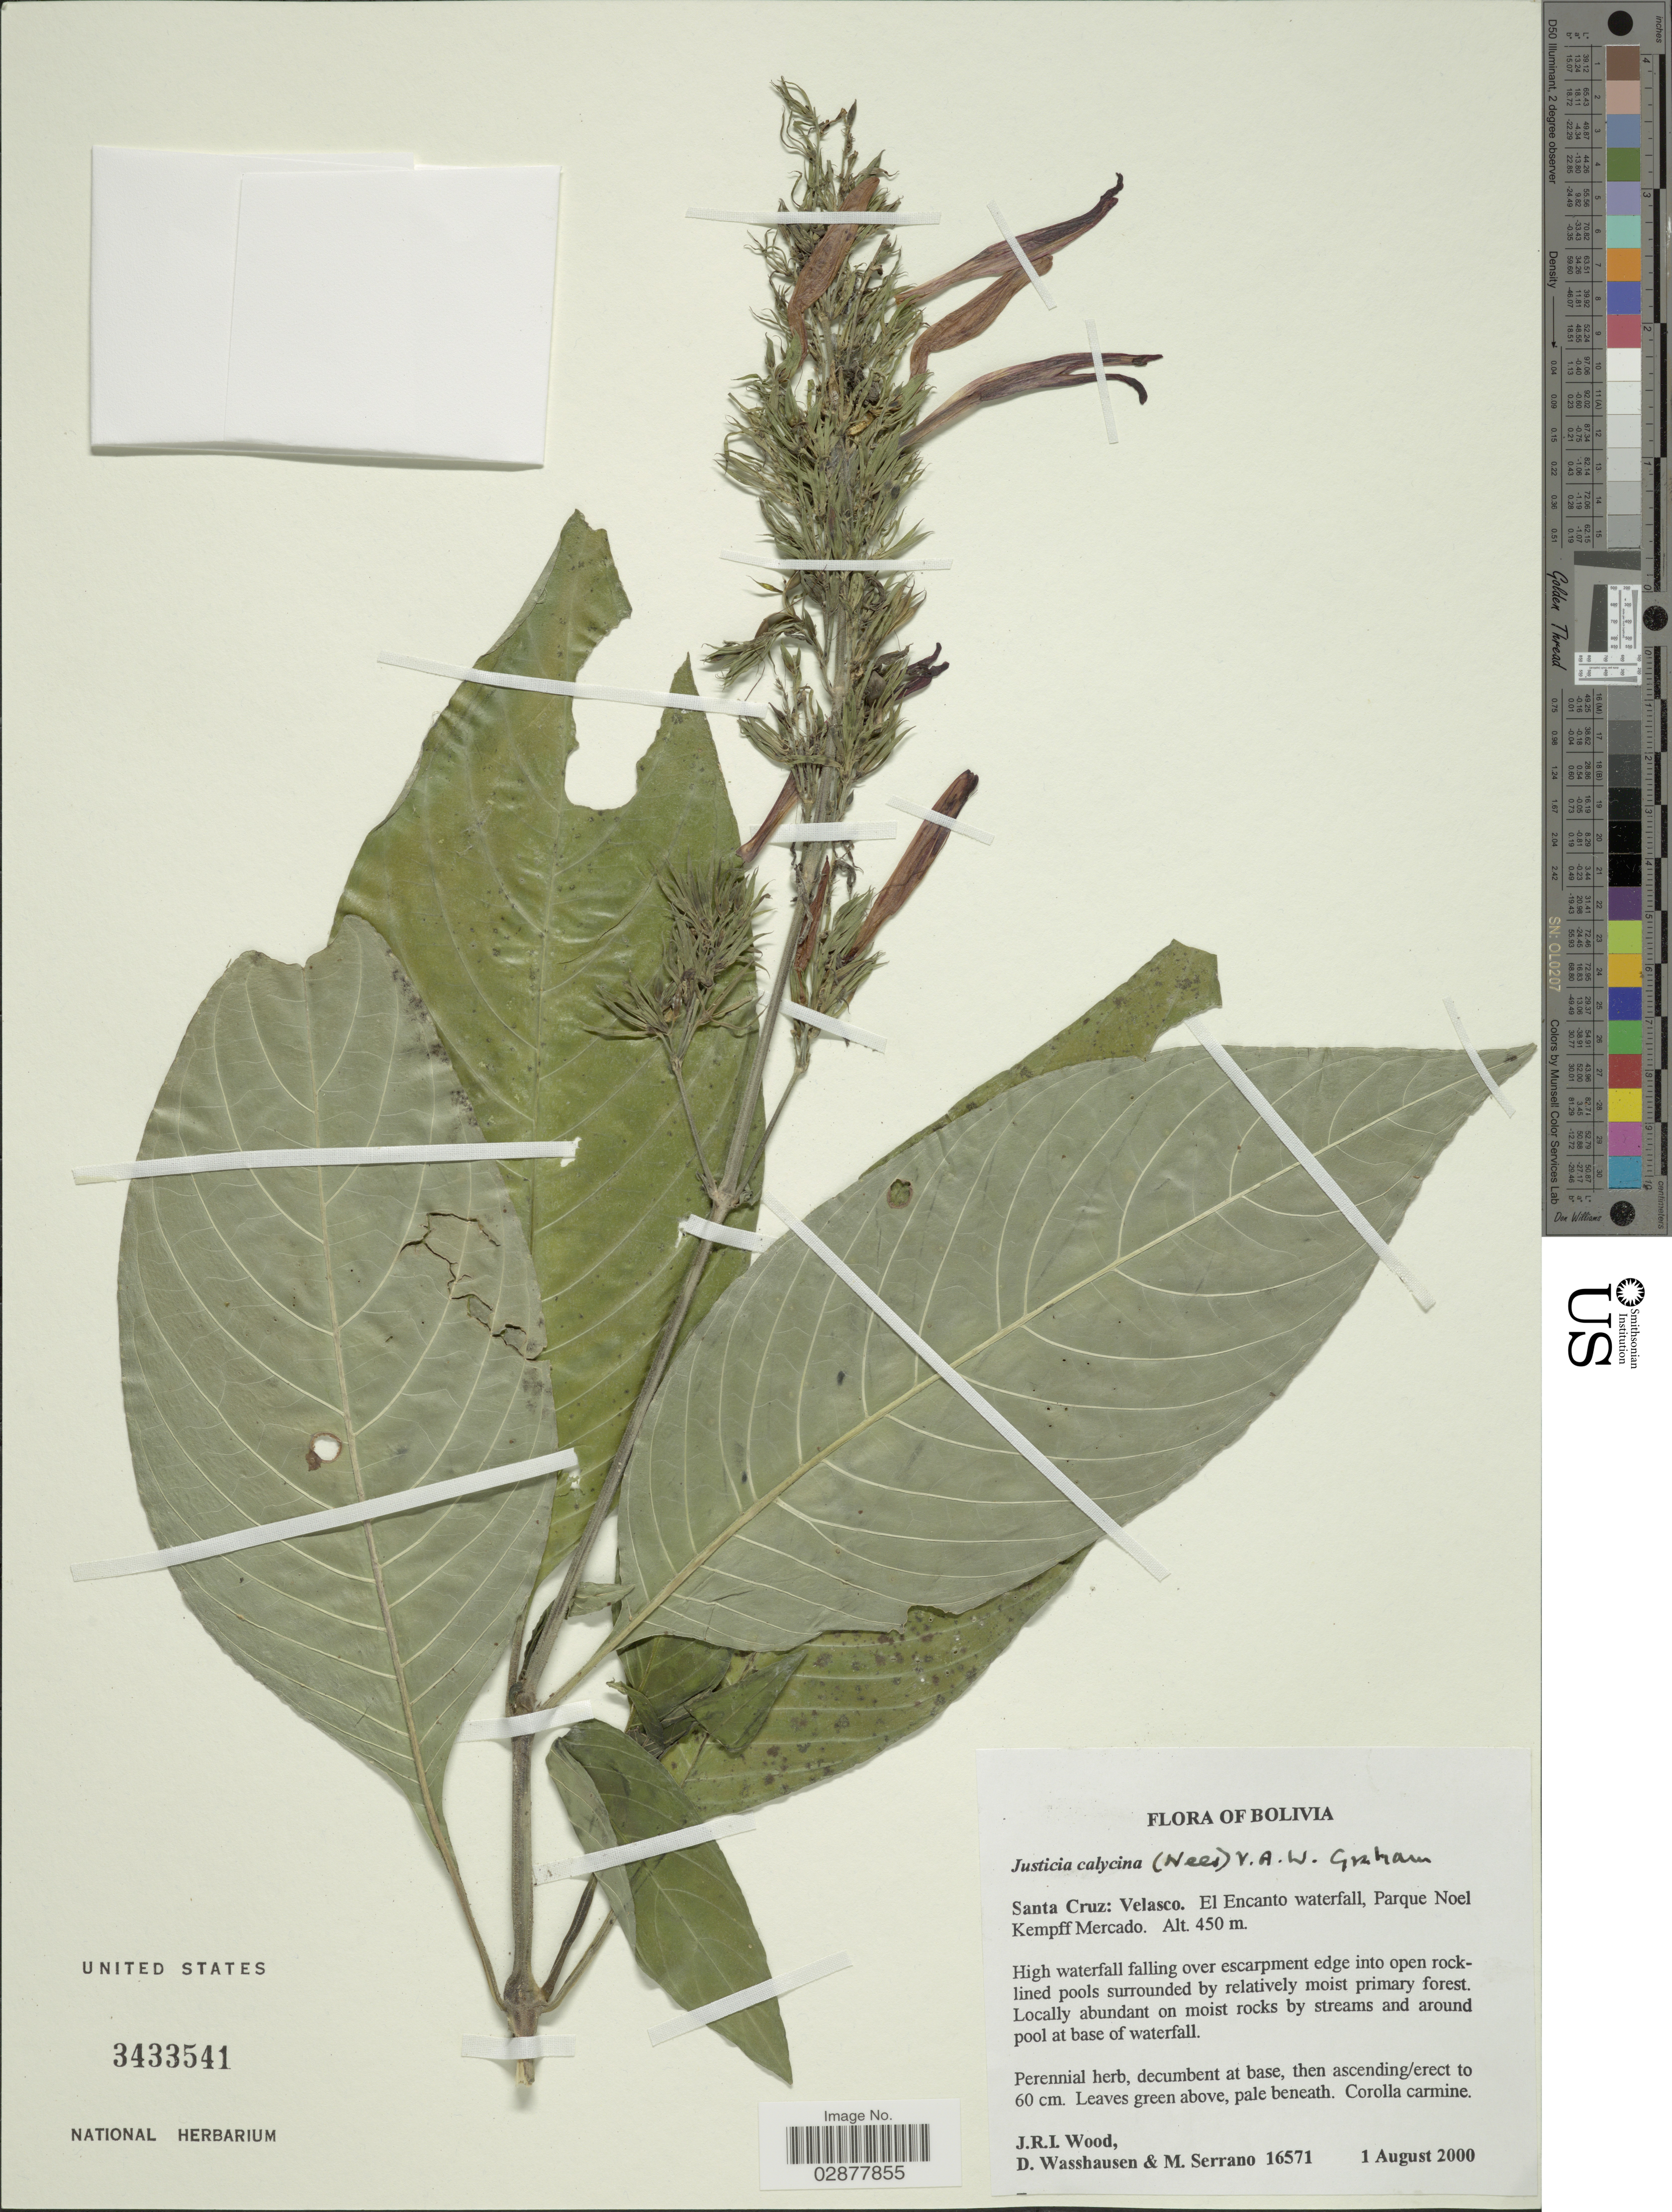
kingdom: Plantae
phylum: Tracheophyta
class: Magnoliopsida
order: Lamiales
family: Acanthaceae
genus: Justicia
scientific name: Justicia calycina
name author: (Nees) V.A.W. Graham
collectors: J. R. I. Wood, D. C. Wasshausen & M. Serrano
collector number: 16571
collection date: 2000-08-01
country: Bolivia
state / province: Santa Cruz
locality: Velasco. El Encanto waterfall, Parque Noel Kempff Mercado.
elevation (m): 450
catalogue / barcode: US 3433541